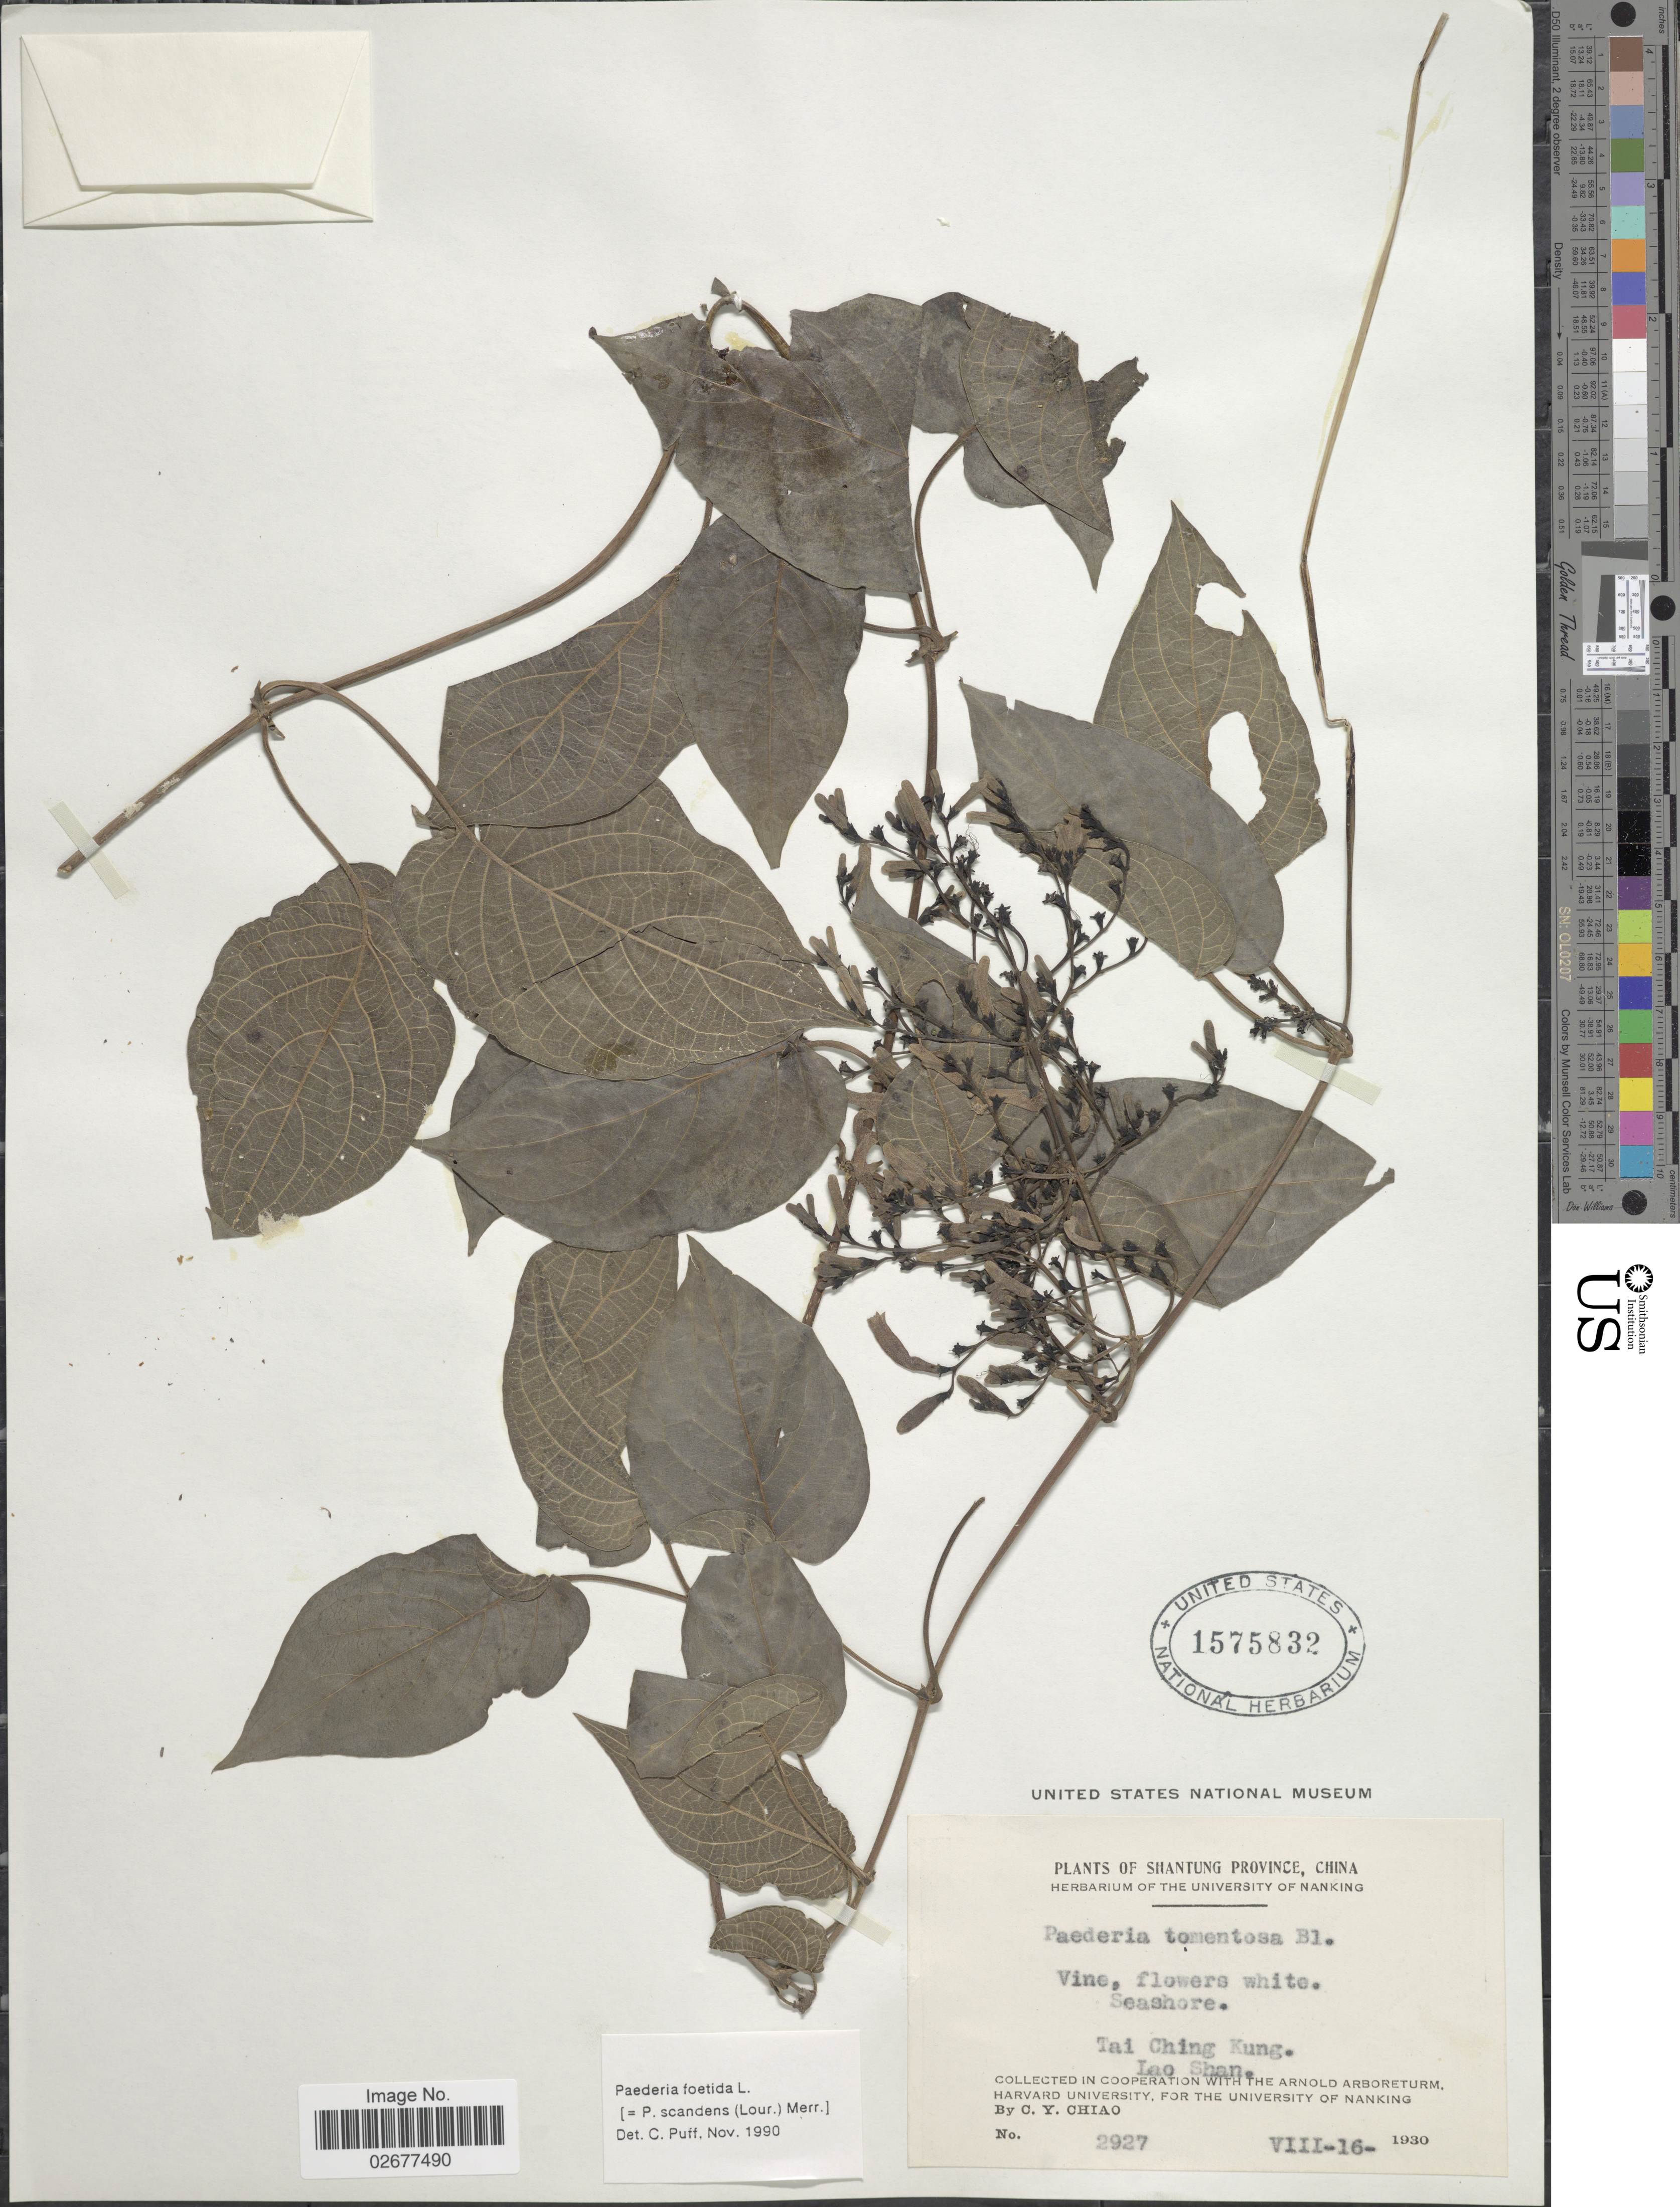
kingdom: Plantae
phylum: Tracheophyta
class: Magnoliopsida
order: Gentianales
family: Rubiaceae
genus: Paederia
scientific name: Paederia foetida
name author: L.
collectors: C. Y. Chiao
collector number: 2927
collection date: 1930-08-16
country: China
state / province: Shandong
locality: Shantung Province. Seashore. Tai Ching Kung. Lao Shan.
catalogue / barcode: US 1575832